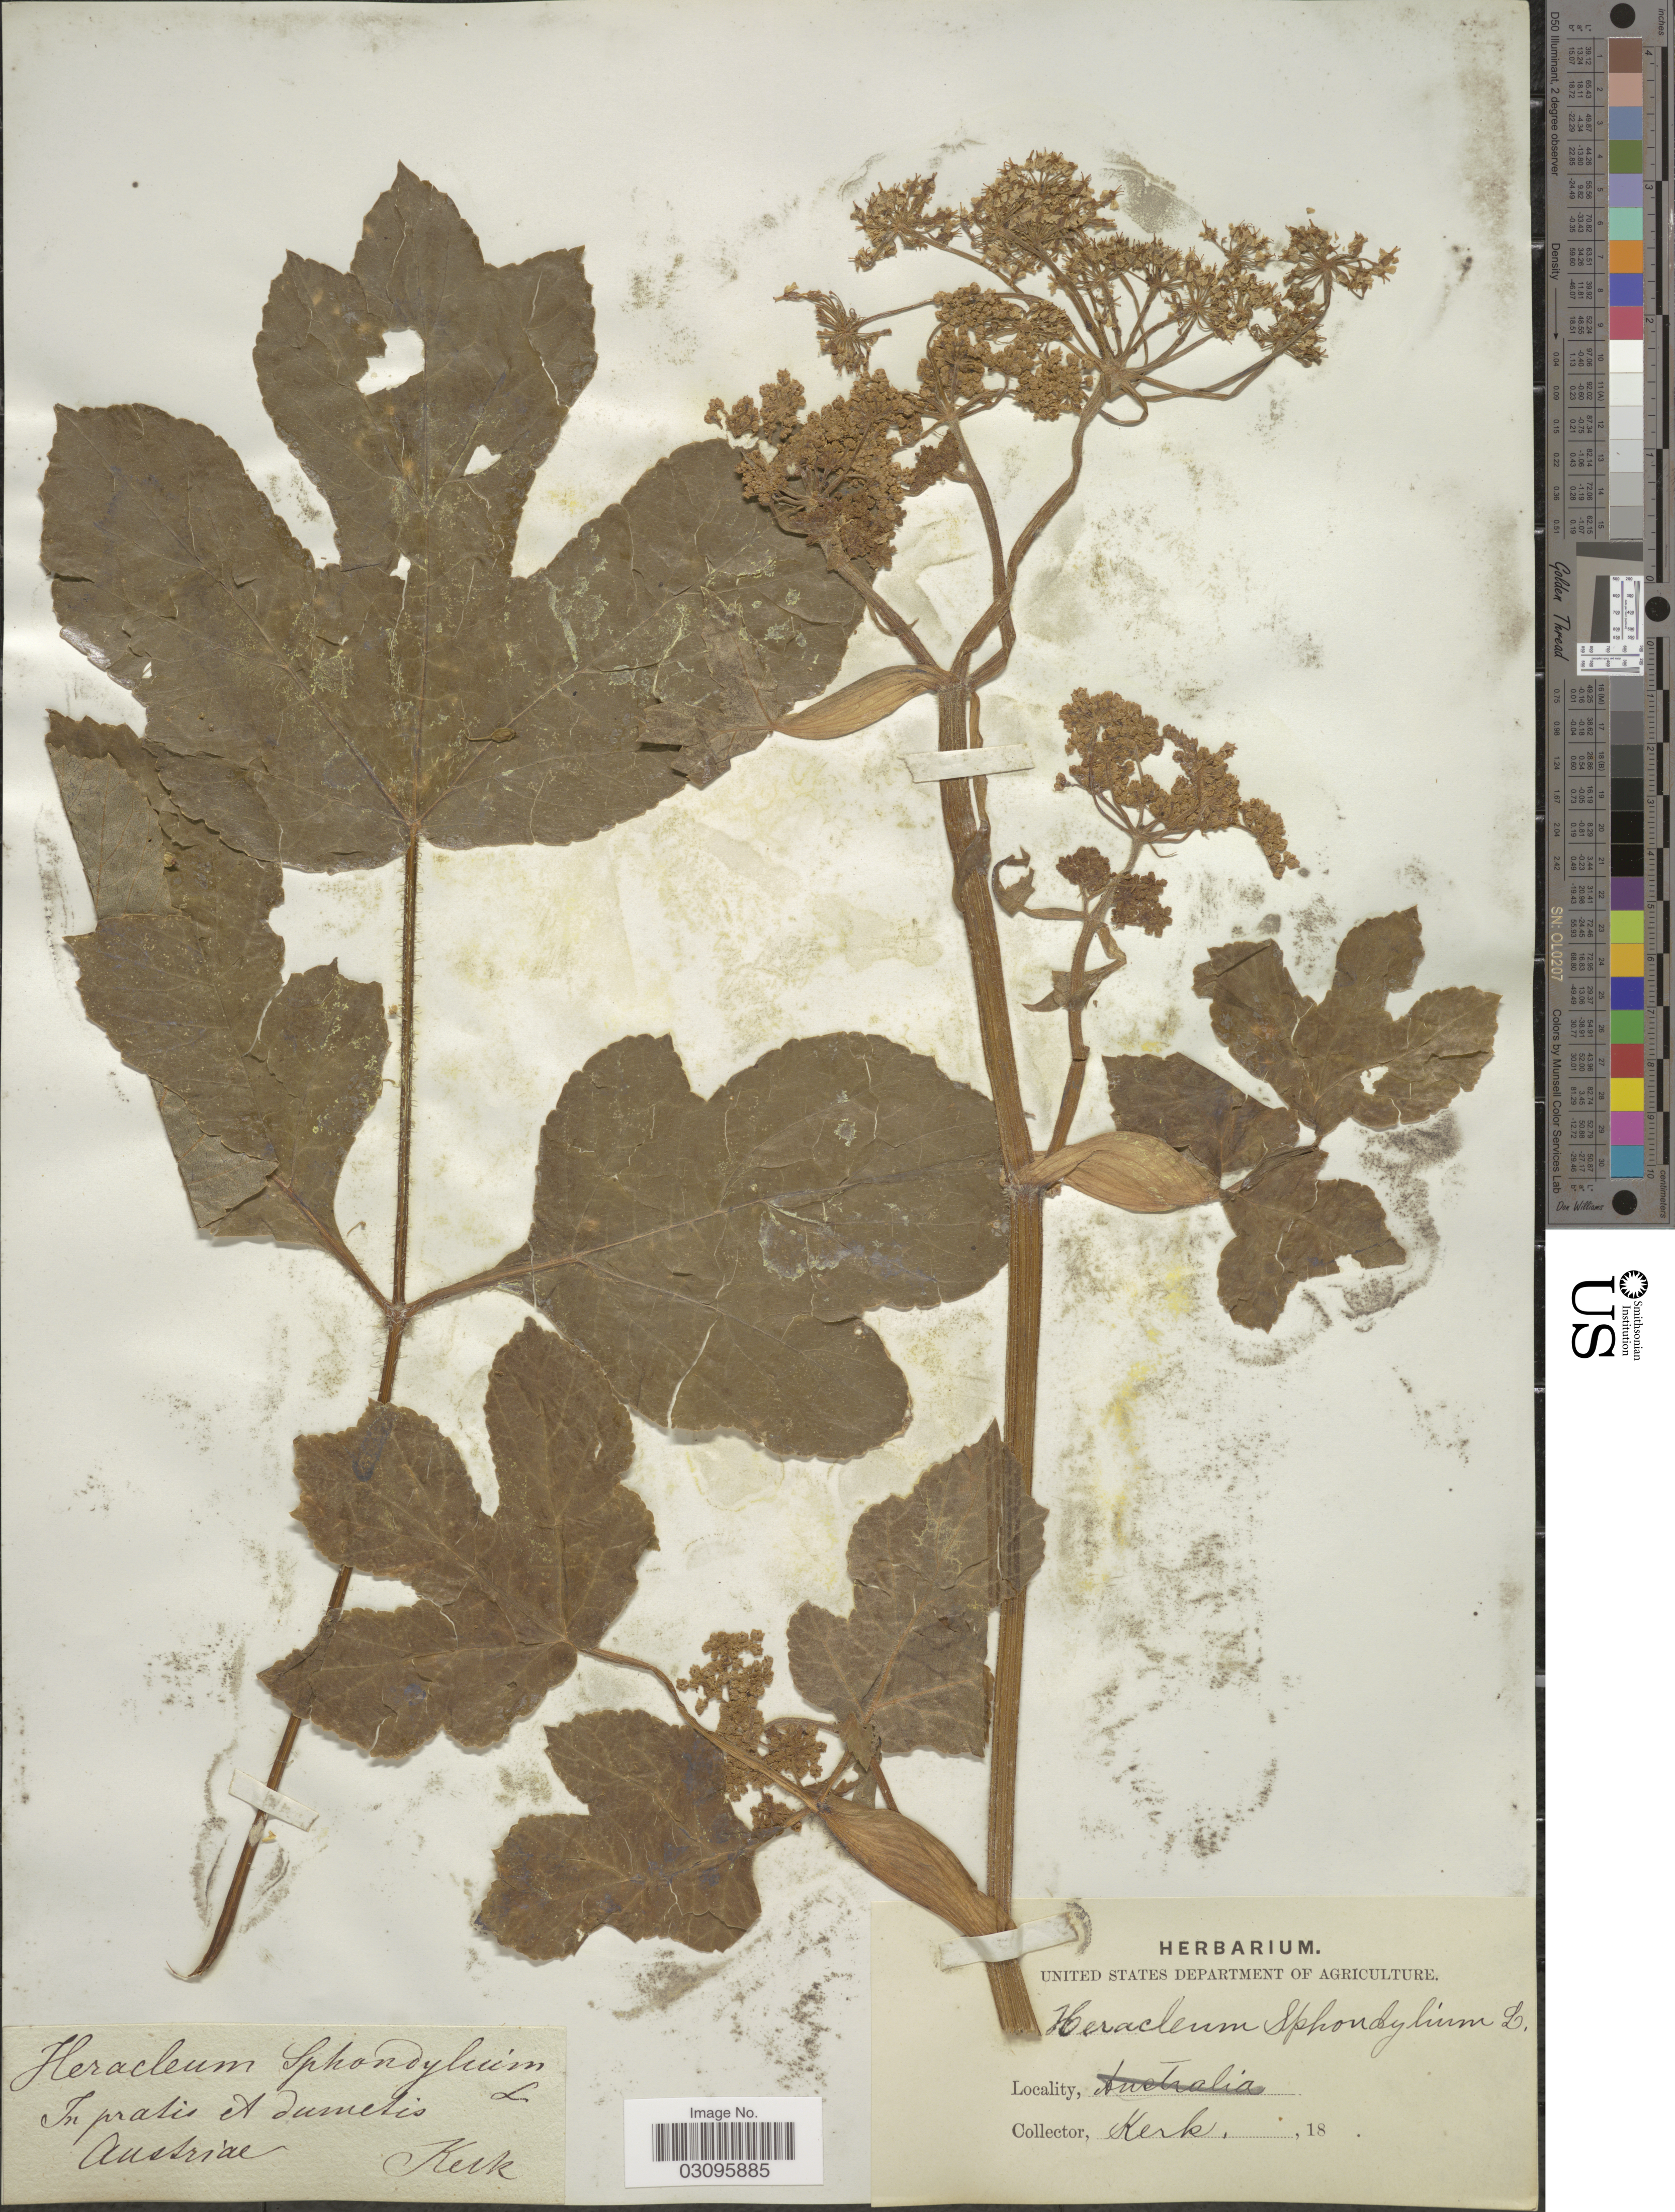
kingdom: Plantae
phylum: Tracheophyta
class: Magnoliopsida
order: Apiales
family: Apiaceae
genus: Heracleum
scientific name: Heracleum sphondylium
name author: L.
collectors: Kerk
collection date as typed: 18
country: Austria